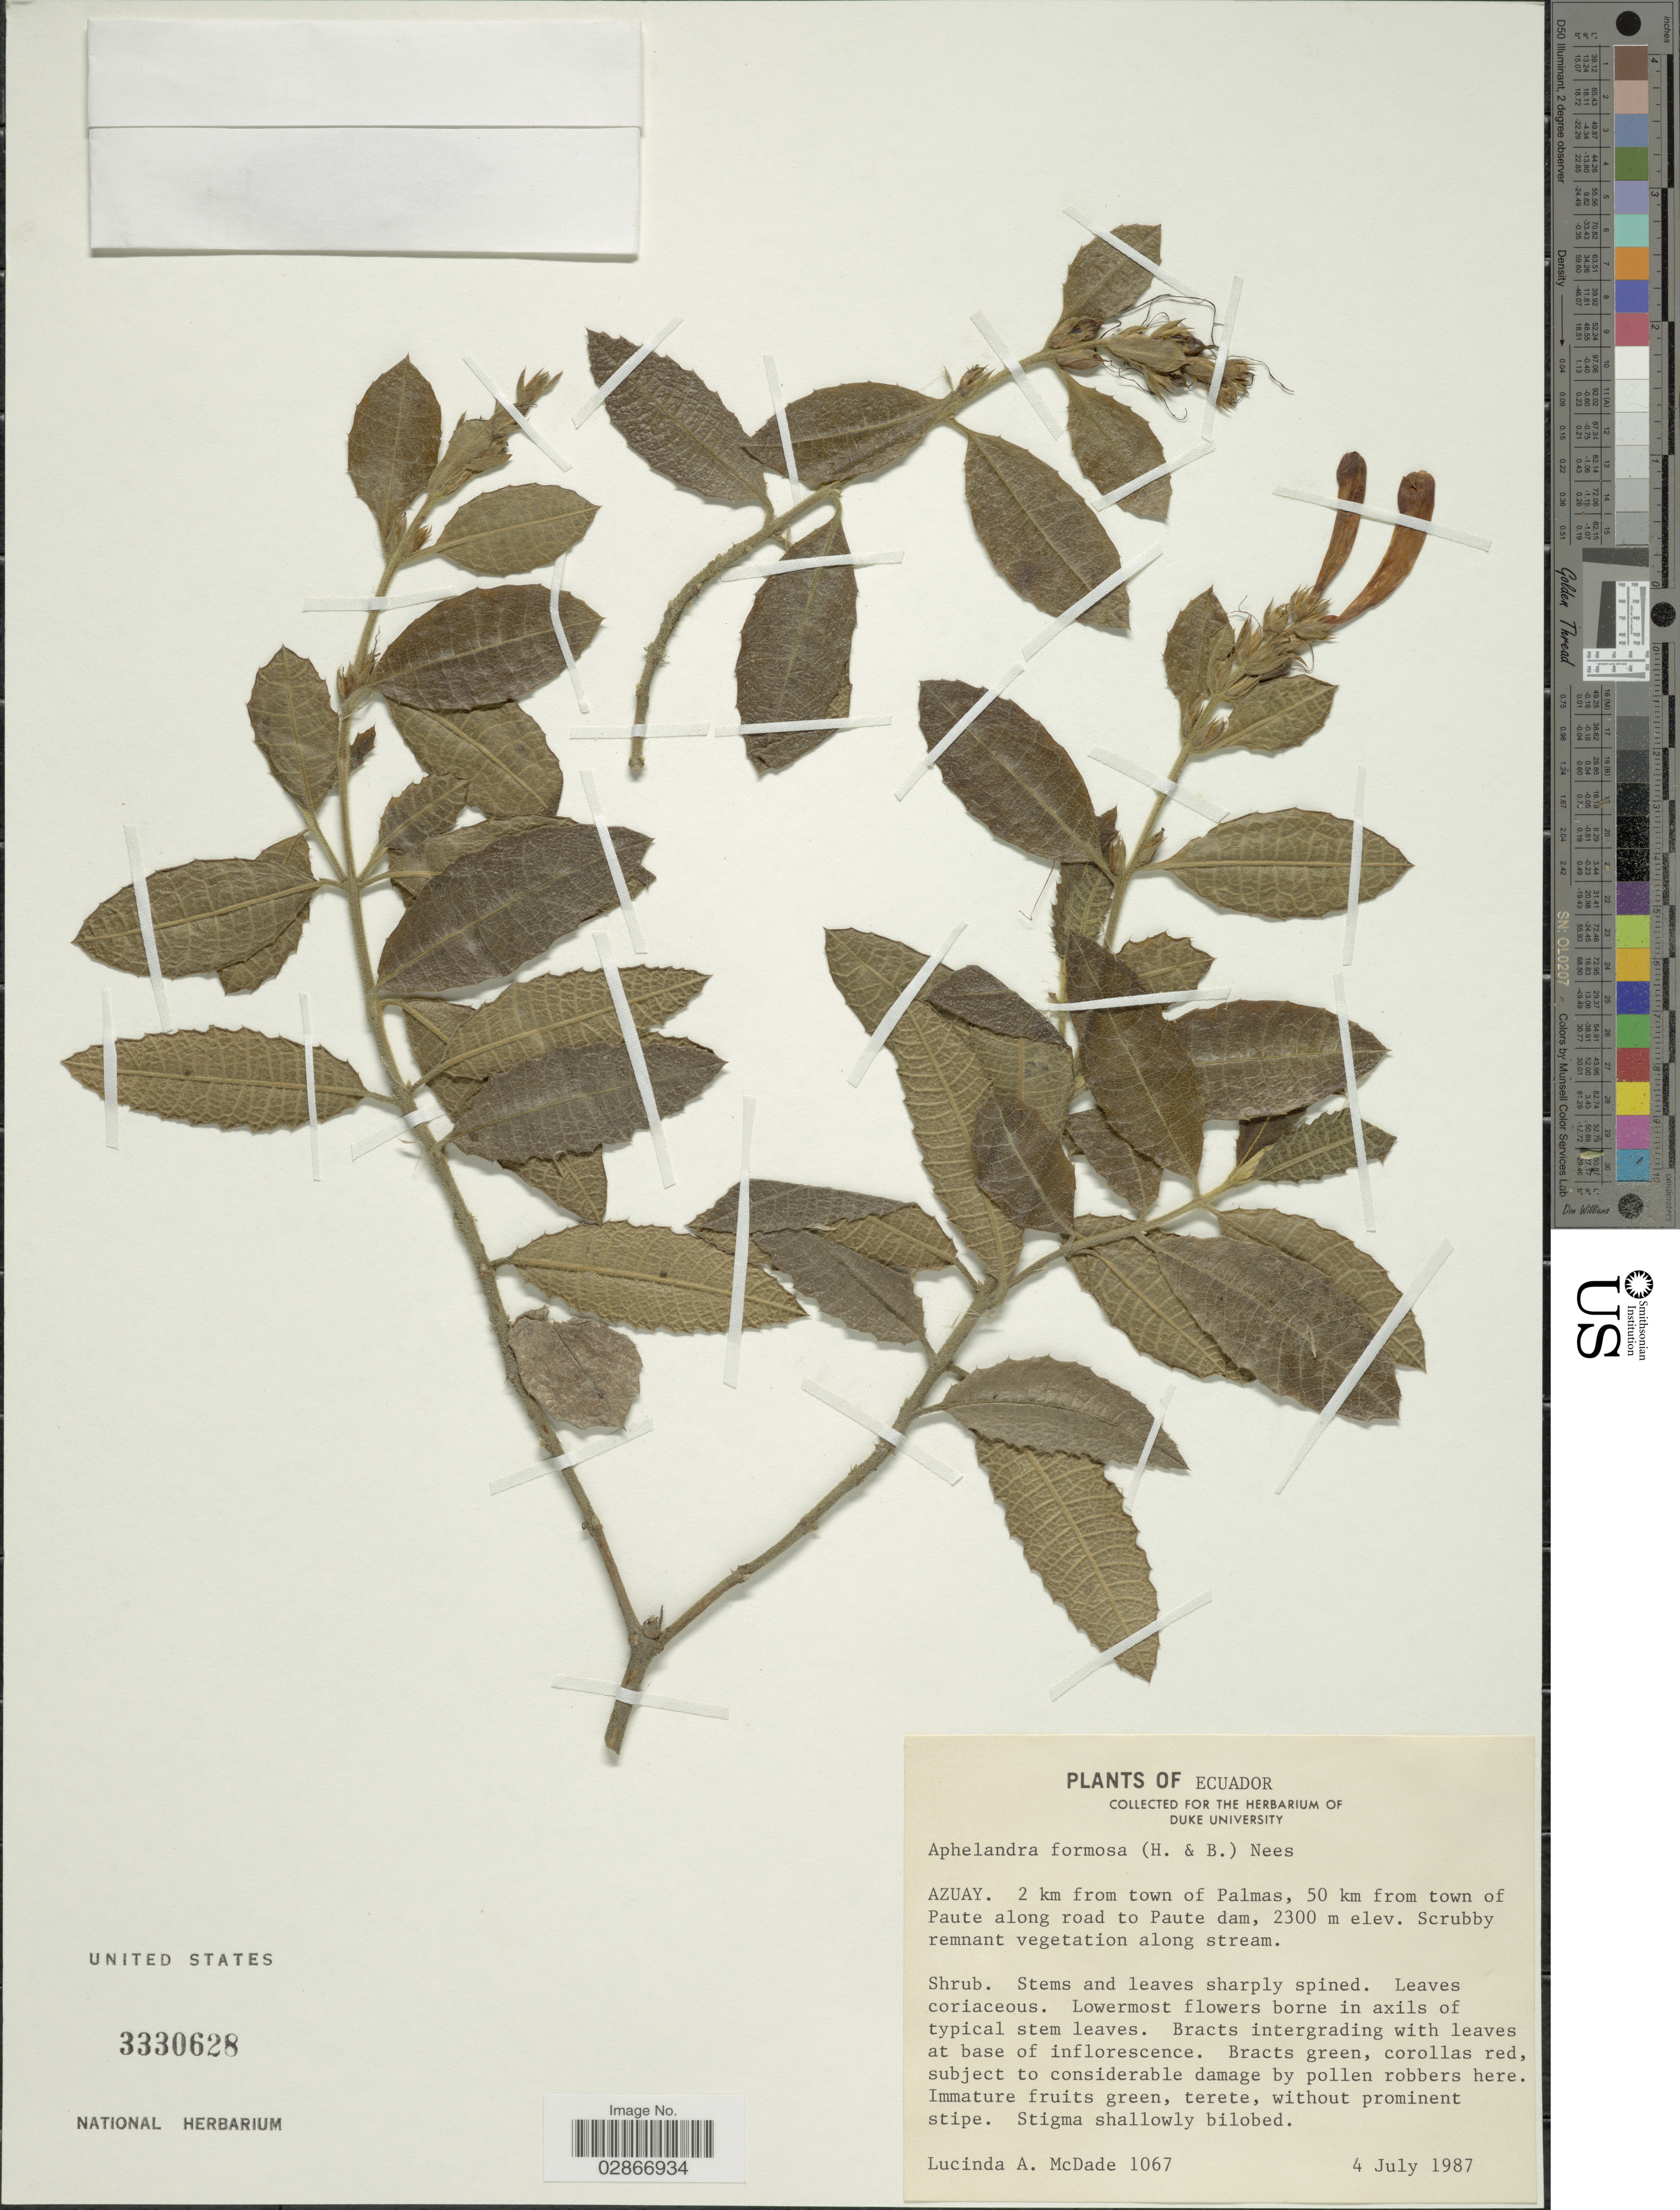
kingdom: Plantae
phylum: Tracheophyta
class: Magnoliopsida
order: Lamiales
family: Acanthaceae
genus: Aphelandra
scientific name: Aphelandra formosa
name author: (Humb. & Bonpl.) Nees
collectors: L. McDade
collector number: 1067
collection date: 1987-07-04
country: Ecuador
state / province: Azuay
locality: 2 km from town of Palmas, 50 km from town of Paute along road to Paute dam.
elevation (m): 2300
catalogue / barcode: US 3330628